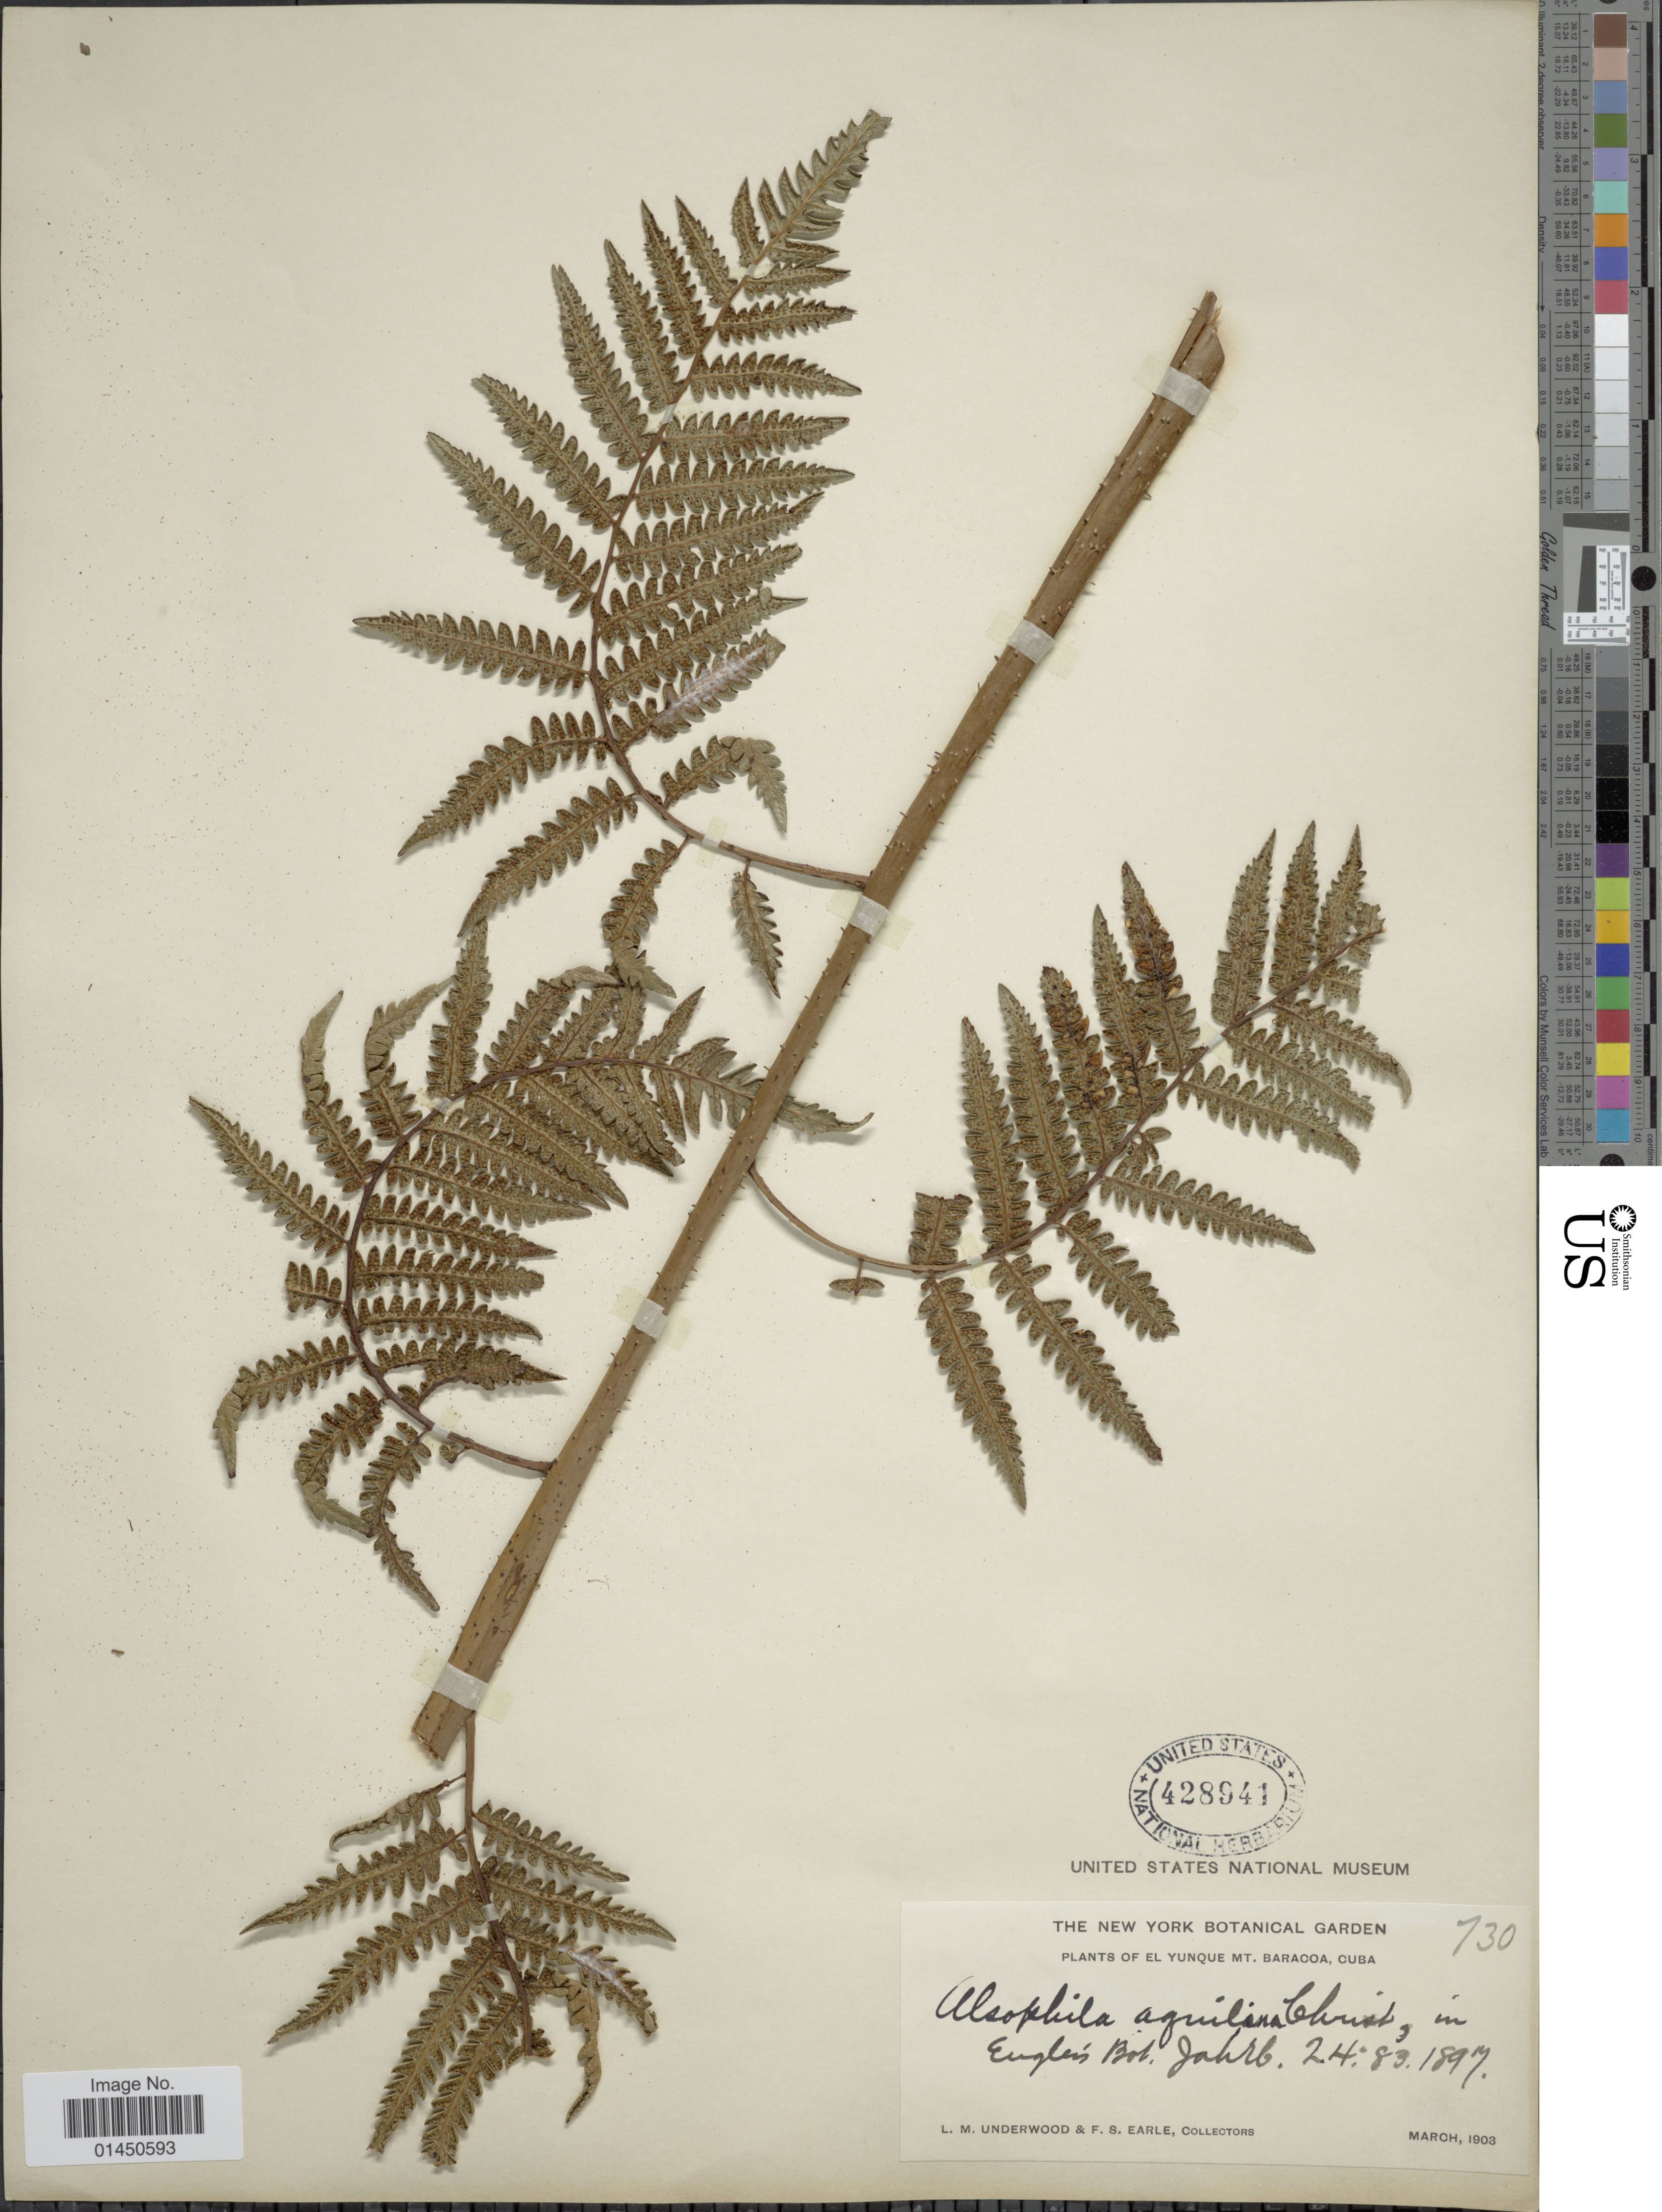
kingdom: Plantae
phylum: Tracheophyta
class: Polypodiopsida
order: Cyatheales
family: Cyatheaceae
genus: Cyathea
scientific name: Cyathea parvula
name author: (Jenman) Domin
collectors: L. M. Underwood & F. S. Earle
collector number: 730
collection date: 1903-03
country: Cuba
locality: El Yunque Mt., Baracoa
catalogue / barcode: US 428941